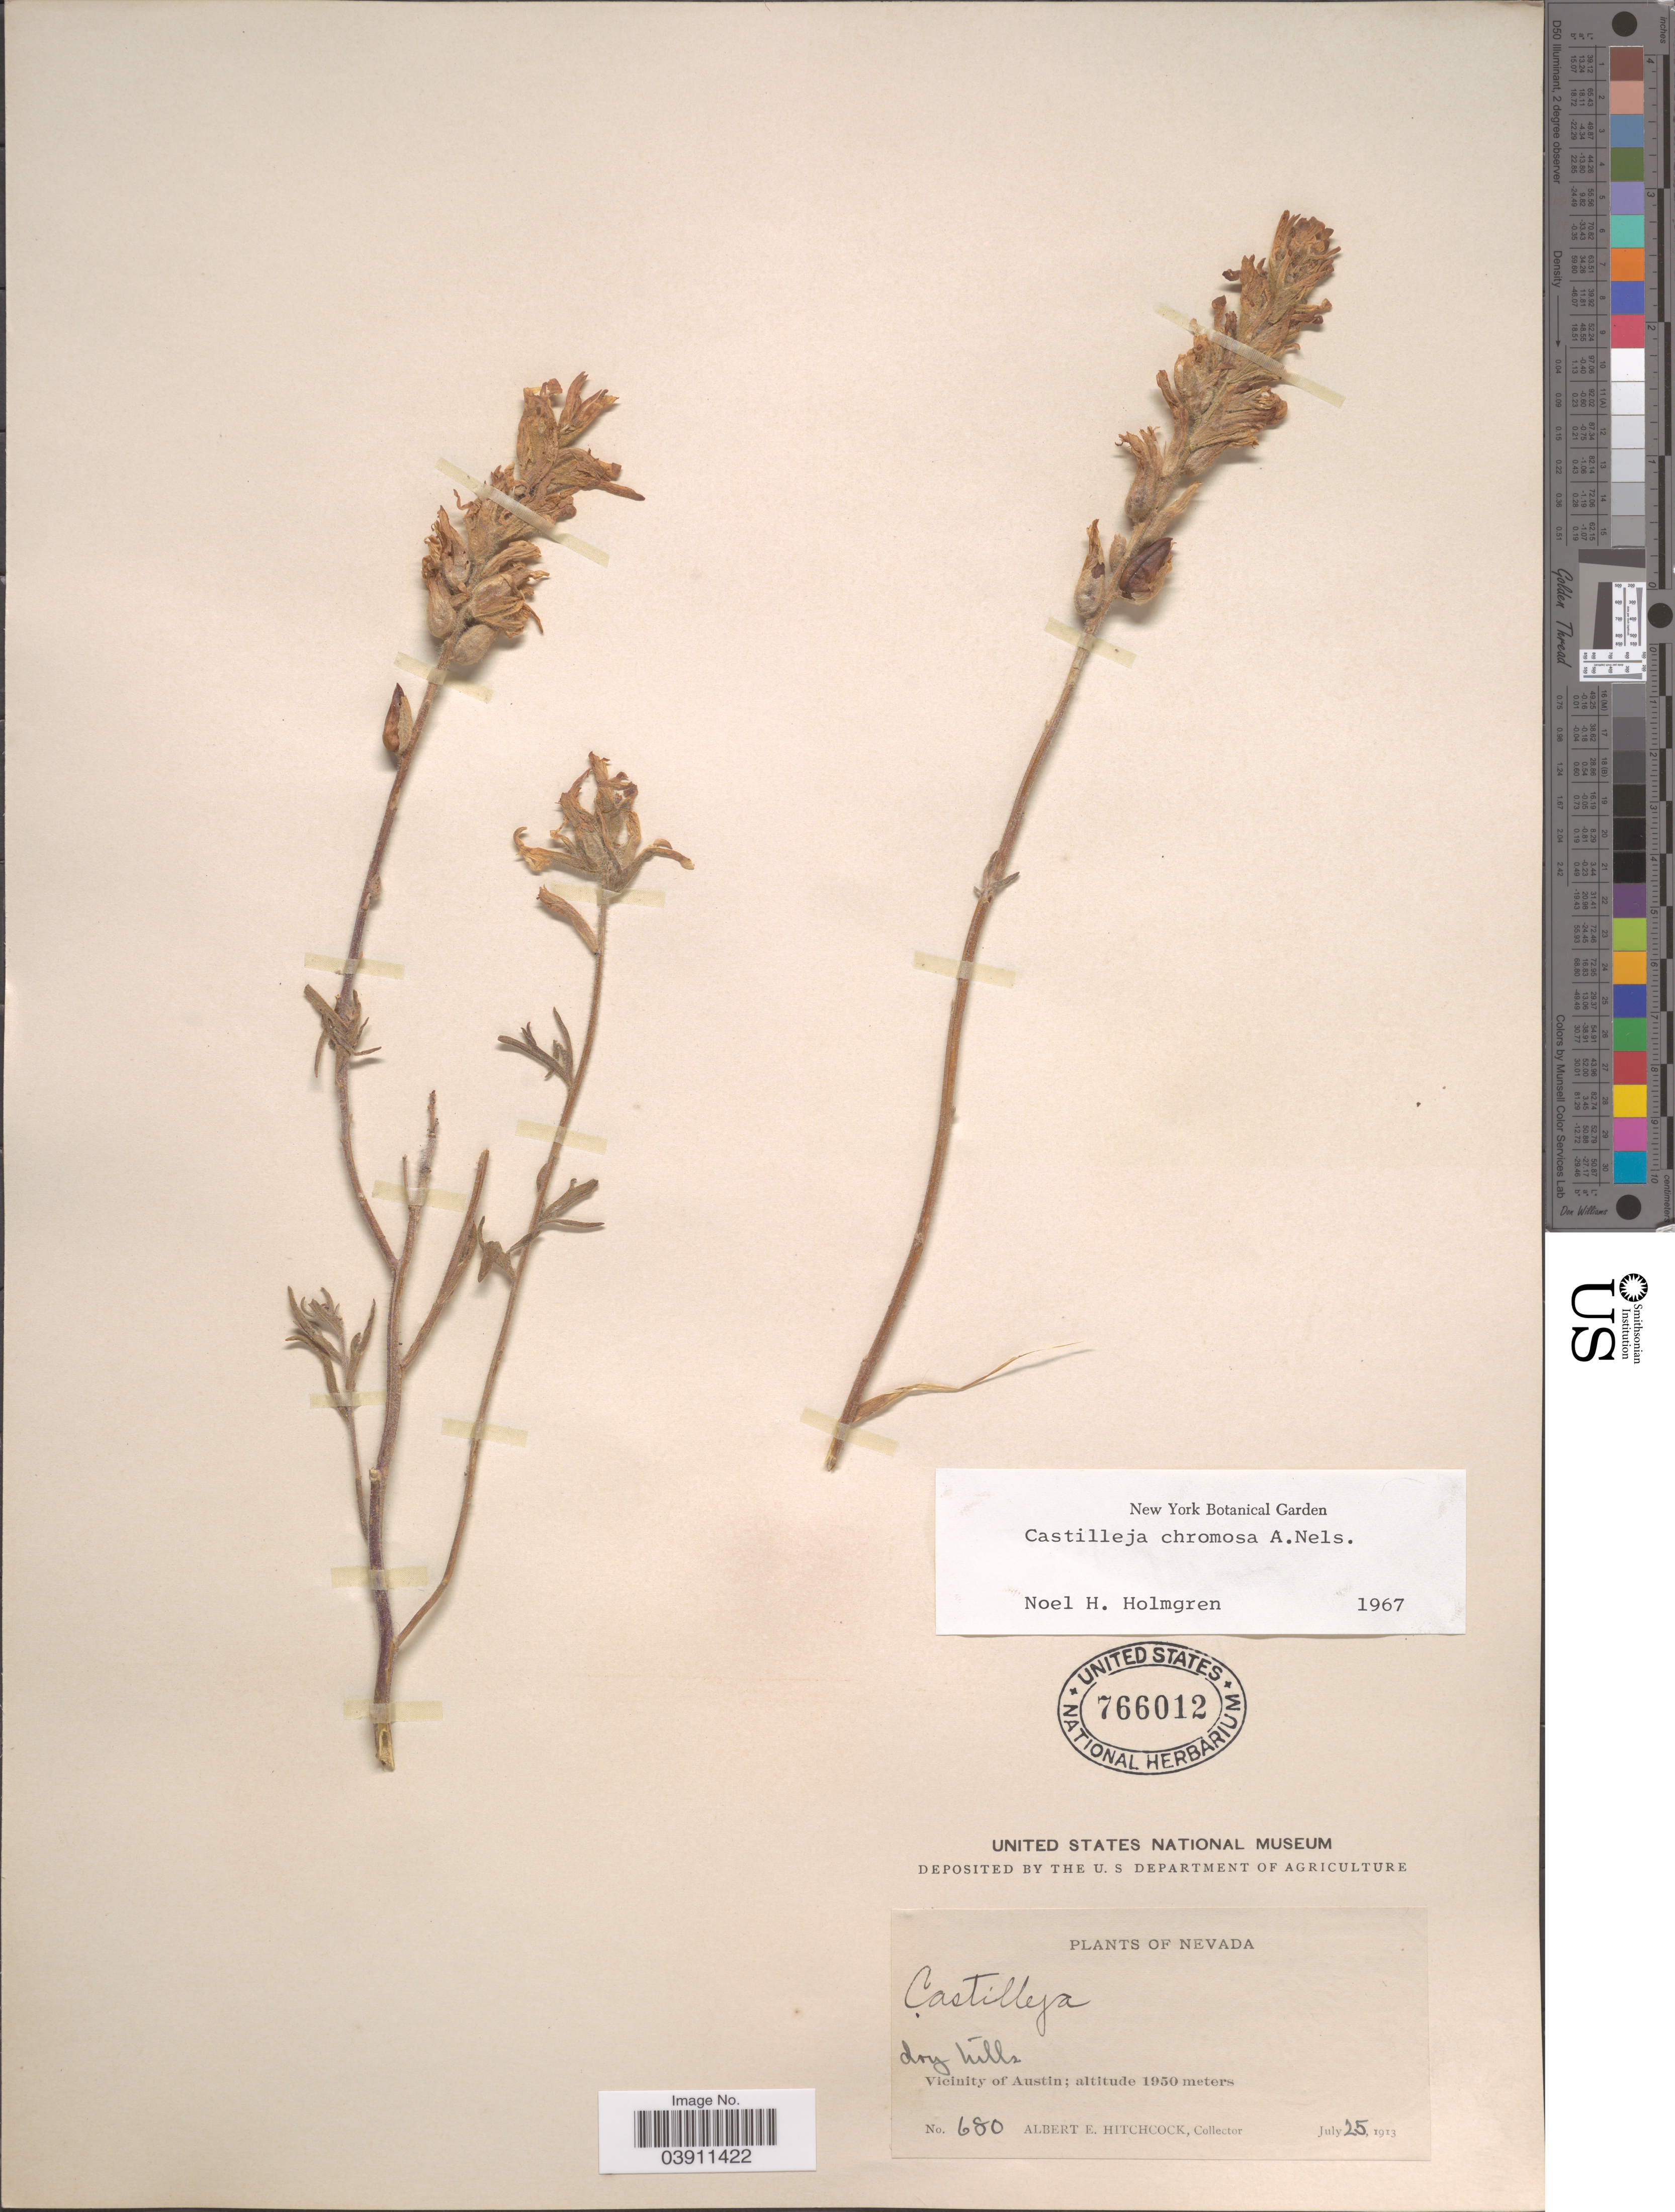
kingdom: Plantae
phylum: Tracheophyta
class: Magnoliopsida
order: Lamiales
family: Orobanchaceae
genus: Castilleja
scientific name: Castilleja chromosa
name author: A. Nelson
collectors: A. Hitchcock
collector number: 680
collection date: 1913-07-25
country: United States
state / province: Nevada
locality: Vicinity of Austin.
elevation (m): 1950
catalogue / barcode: US 766012